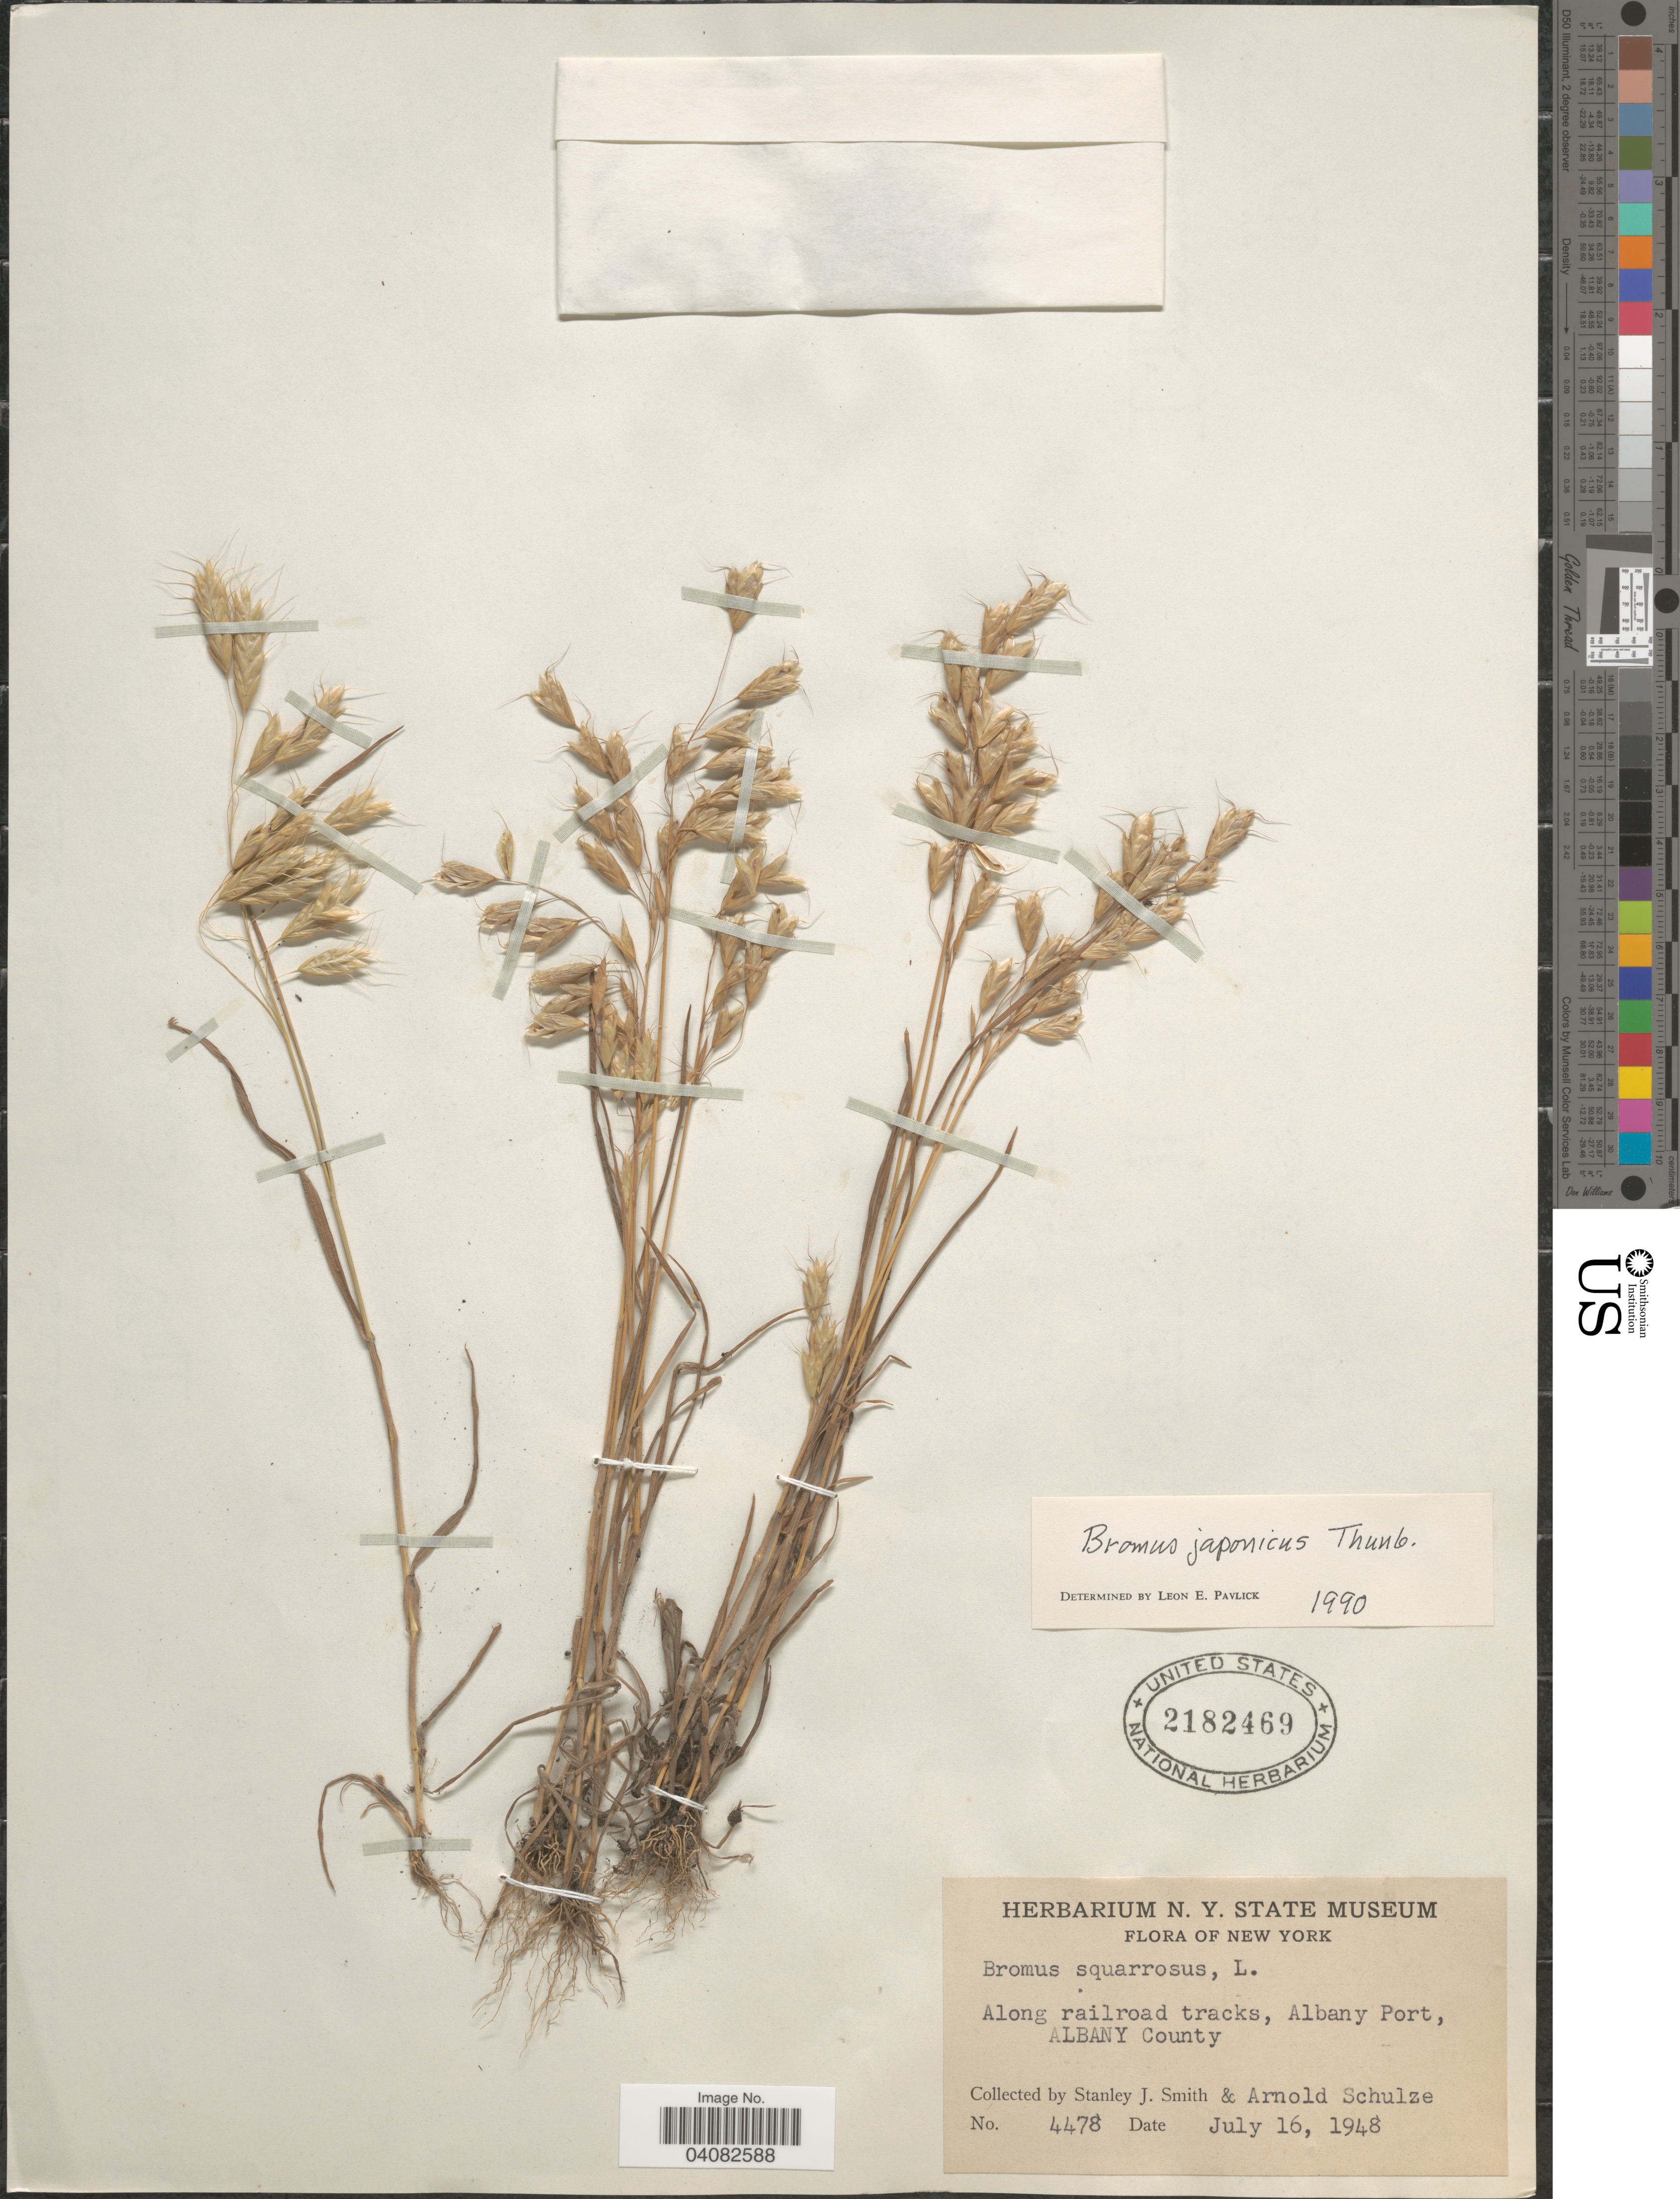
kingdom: Plantae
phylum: Tracheophyta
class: Liliopsida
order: Poales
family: Poaceae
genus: Bromus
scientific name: Bromus japonicus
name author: Houtt.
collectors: S. Smith & A. Schulze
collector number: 4478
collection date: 1948-07-16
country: United States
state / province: New York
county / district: Albany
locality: Along railroad tracks, Albany Port, Albany County.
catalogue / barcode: US 2182469